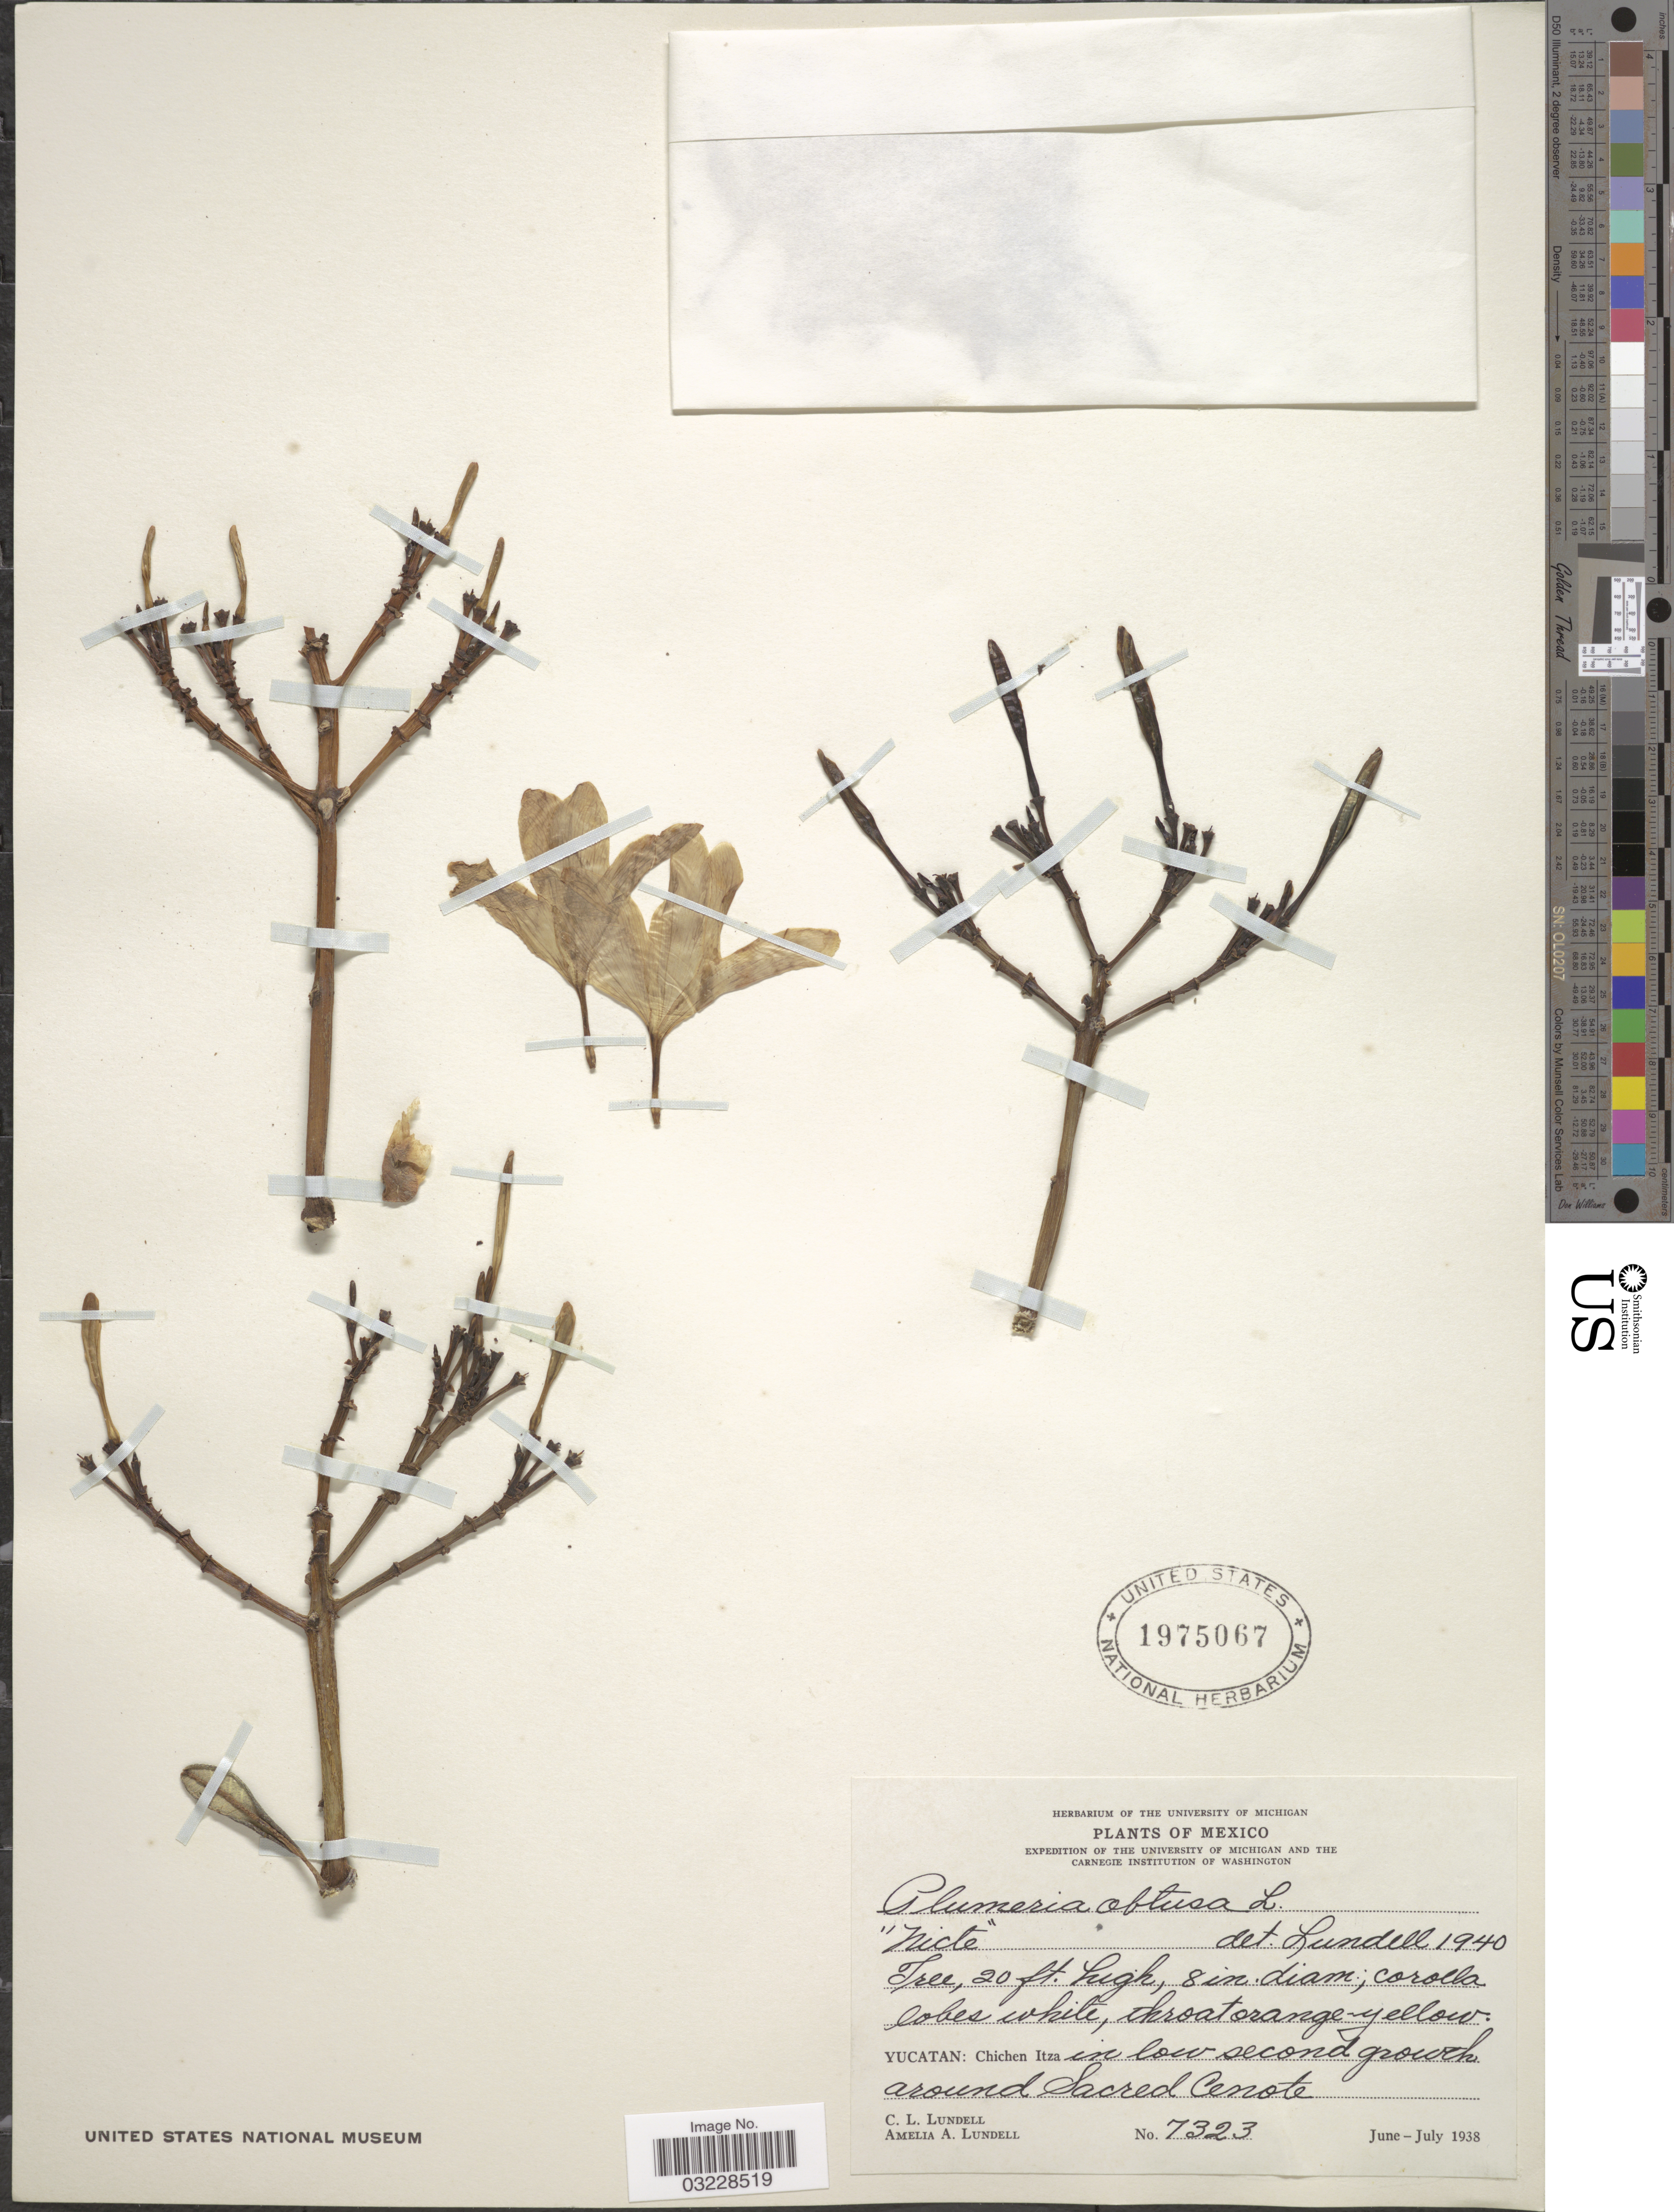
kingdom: Plantae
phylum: Tracheophyta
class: Magnoliopsida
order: Gentianales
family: Apocynaceae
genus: Plumeria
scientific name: Plumeria obtusa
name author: L.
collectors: C. L. Lundell & A. A. Lundell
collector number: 7323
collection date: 1938-06/1938-07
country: Mexico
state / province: Yucatán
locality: Yucatan: Chichen Itza in low second growth around Sacred Cenote.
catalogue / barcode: US 1975067